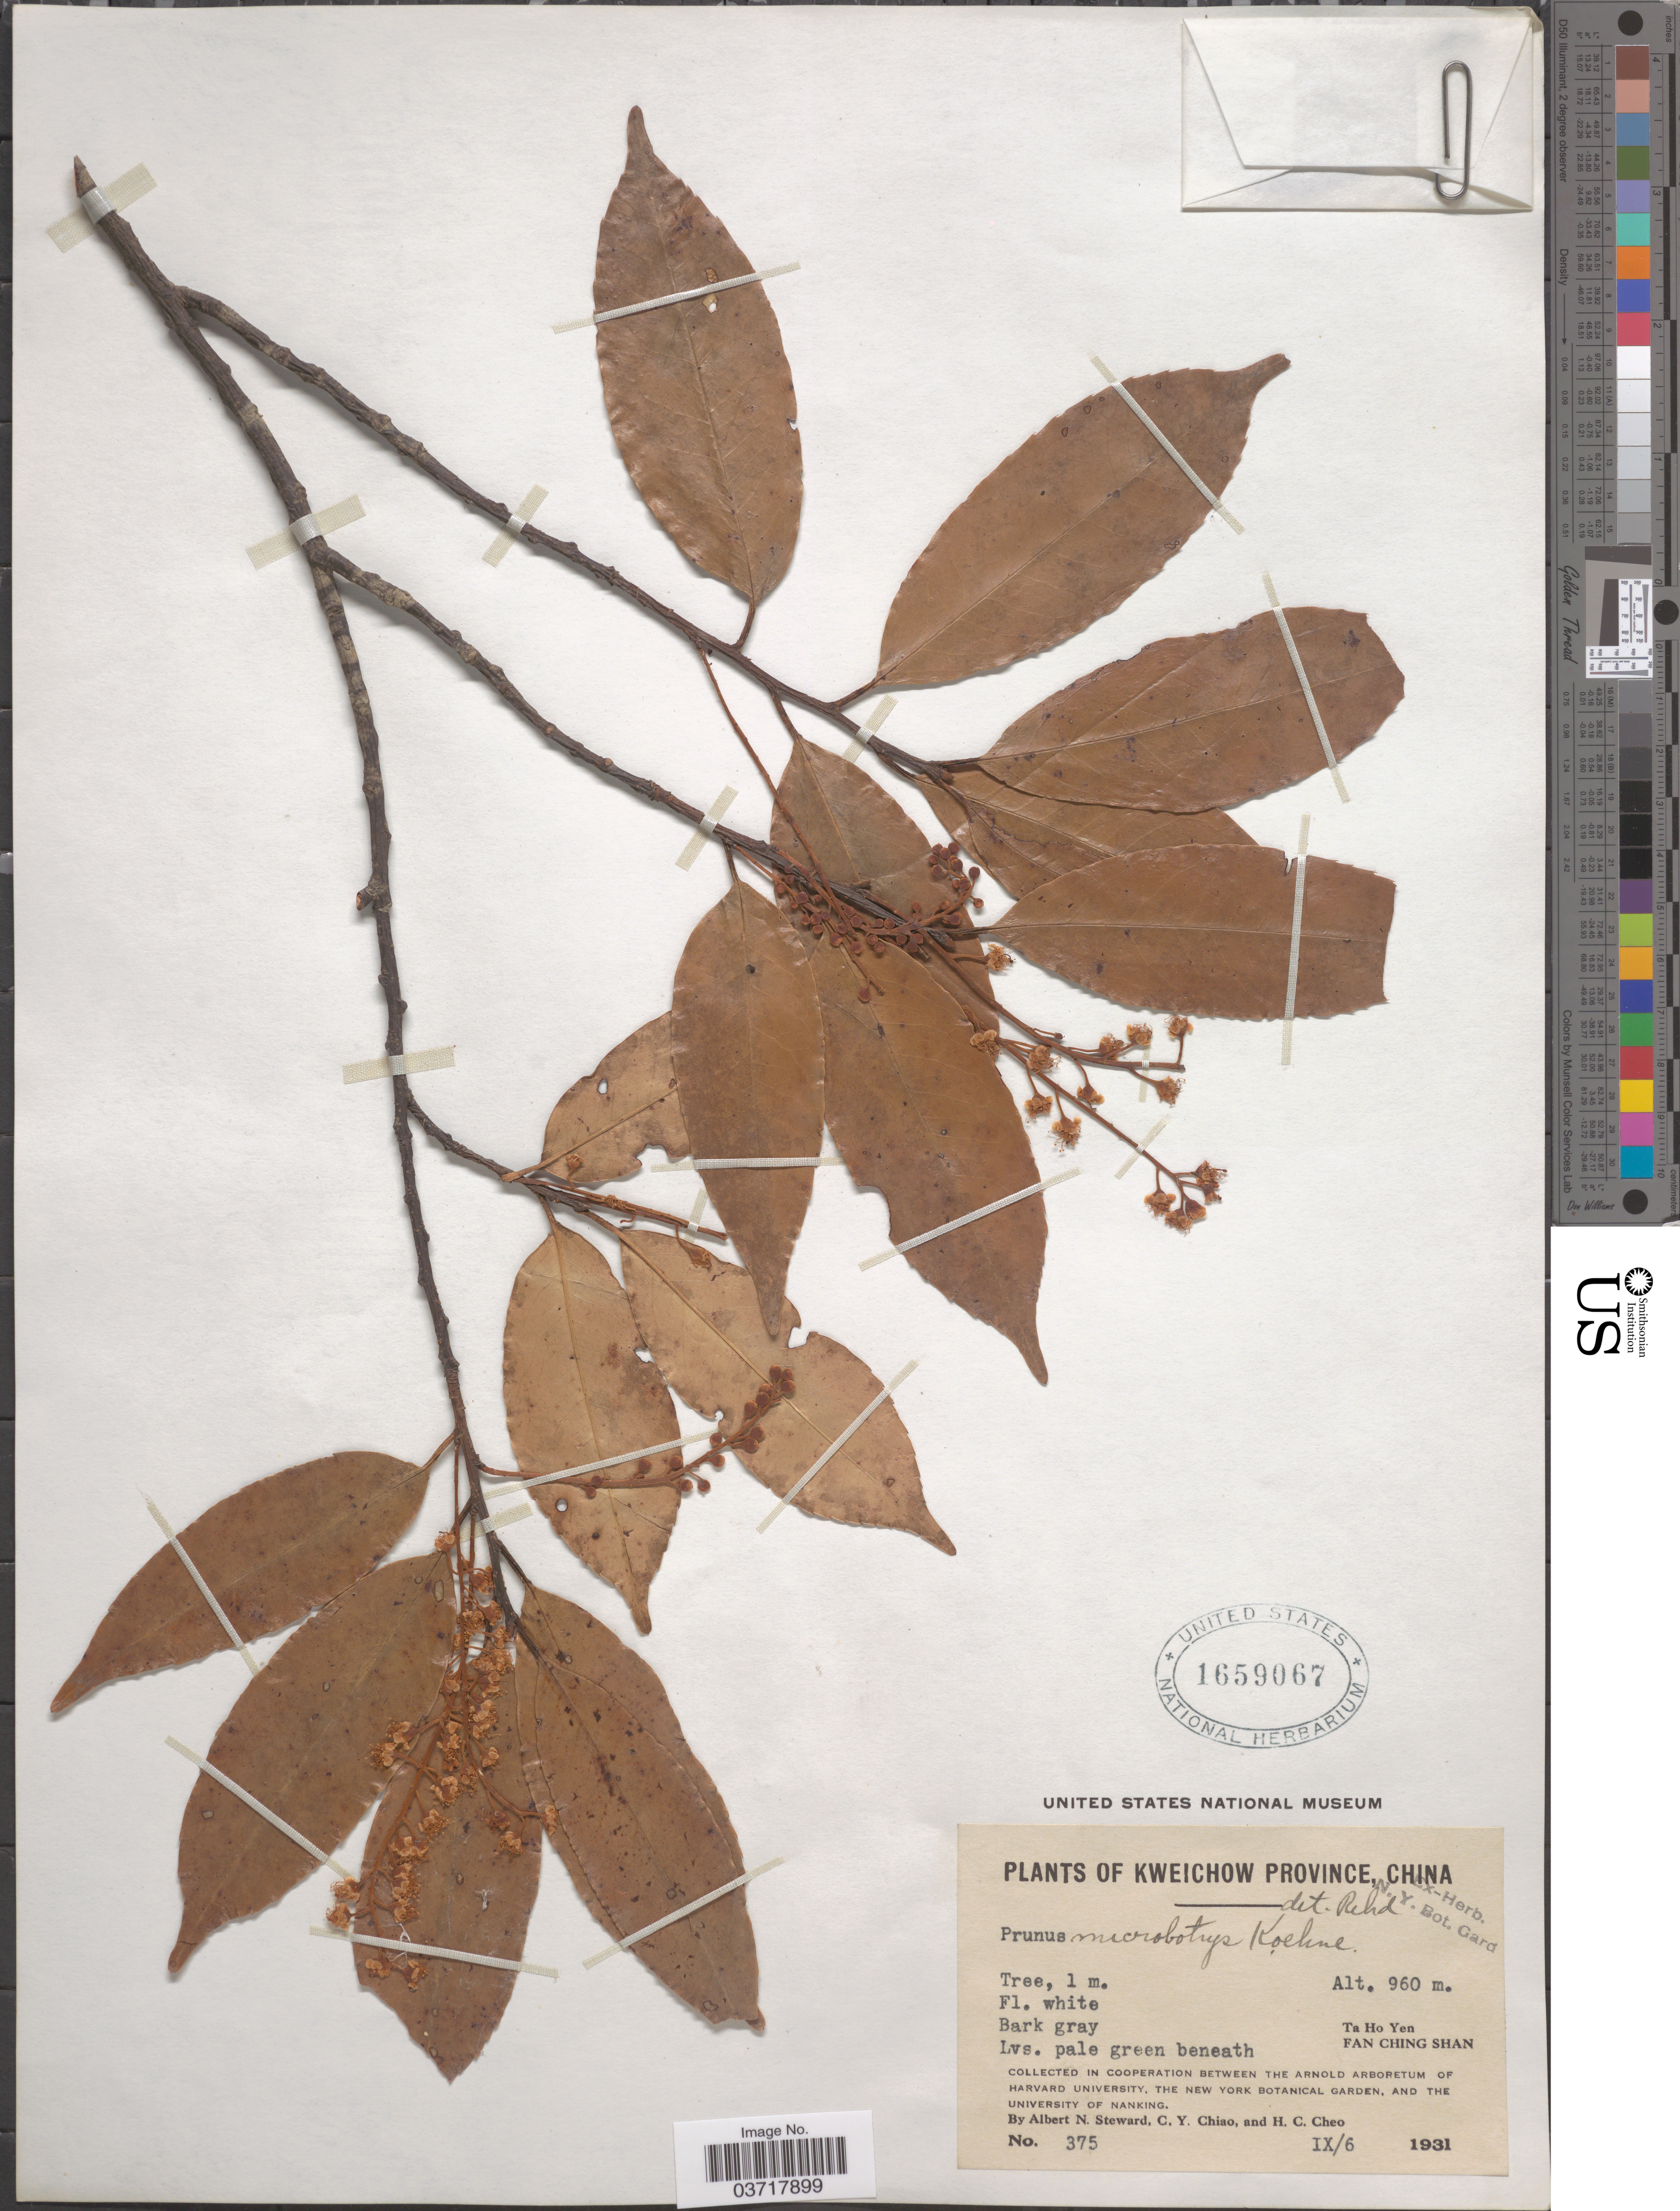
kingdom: Plantae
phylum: Tracheophyta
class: Magnoliopsida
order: Rosales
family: Rosaceae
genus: Prunus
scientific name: Prunus microbotrys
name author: Koehne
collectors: A. N. Steward, C. Y. Chiao & H. Cheo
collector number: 375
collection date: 1931-09-06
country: China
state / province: Guizhou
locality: Kweichow Province. Ta Ho Yen. Fan Ching Shan.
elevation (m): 960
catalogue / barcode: US 1659067